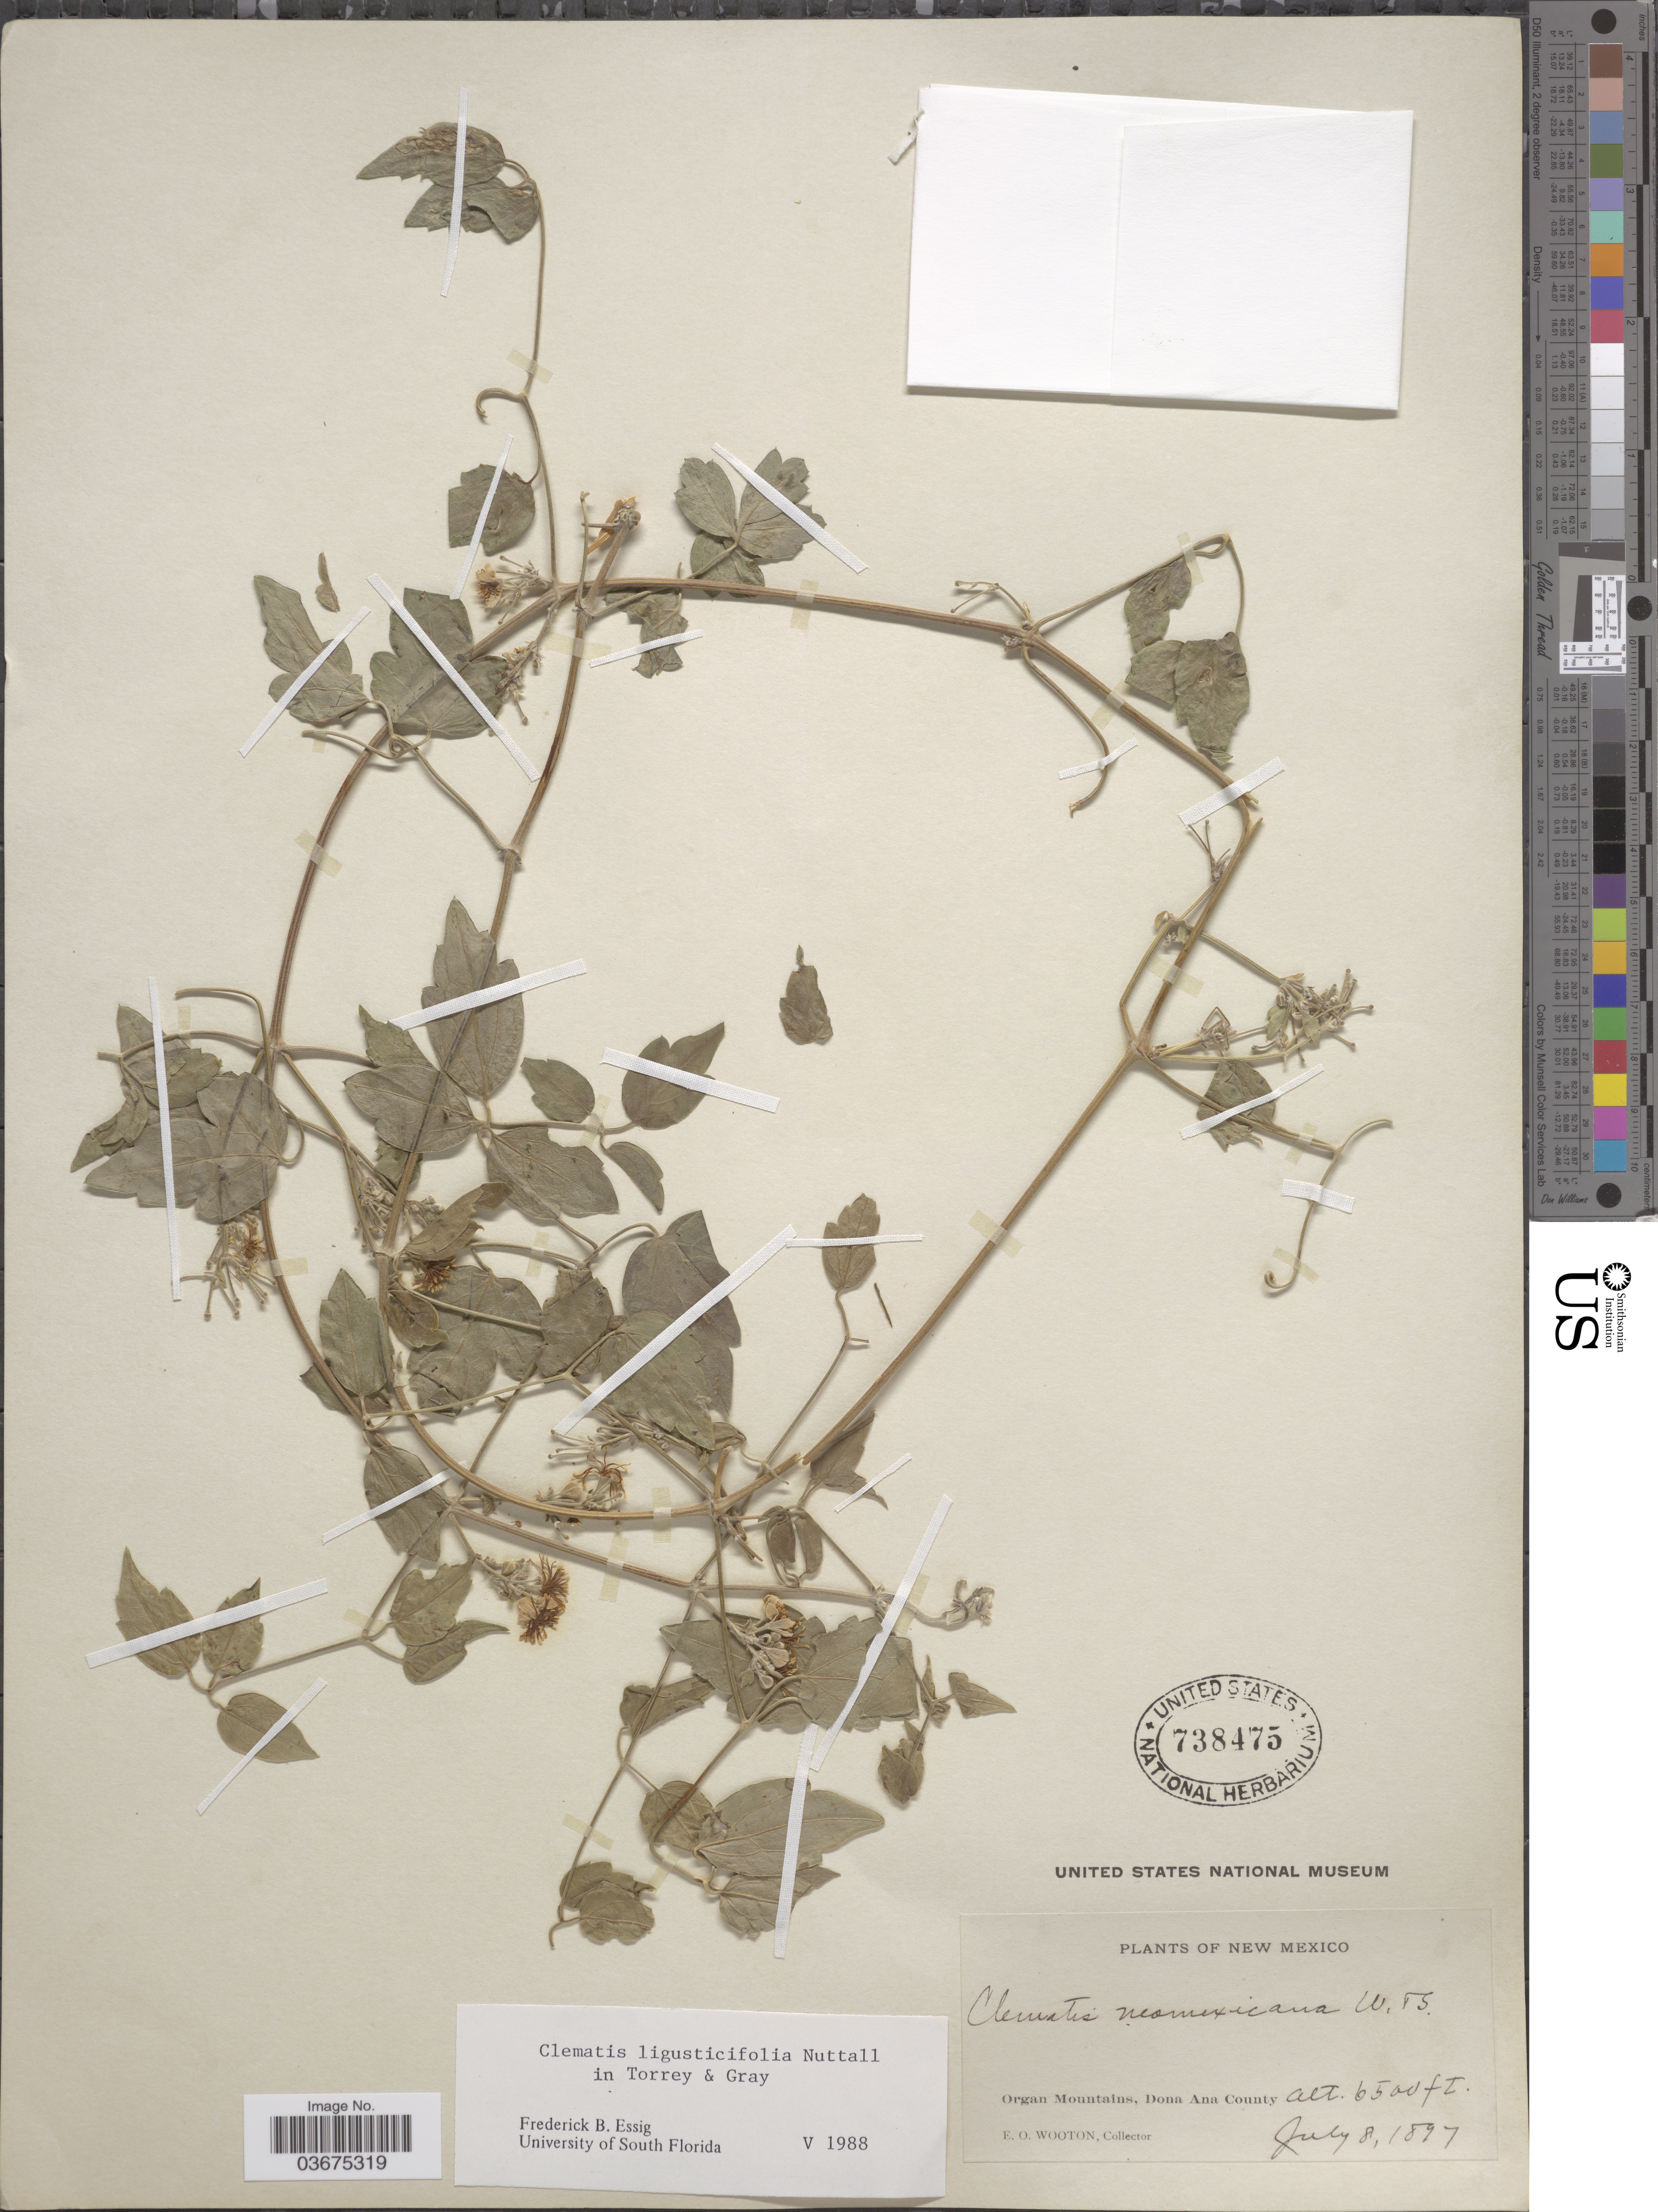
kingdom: Plantae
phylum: Tracheophyta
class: Magnoliopsida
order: Ranunculales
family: Ranunculaceae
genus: Clematis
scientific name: Clematis ligusticifolia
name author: Nutt.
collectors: E. O. Wooton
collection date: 1897-07-08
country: United States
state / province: New Mexico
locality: Organ Mountains, Dona Ana County.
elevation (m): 1981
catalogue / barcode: US 738475